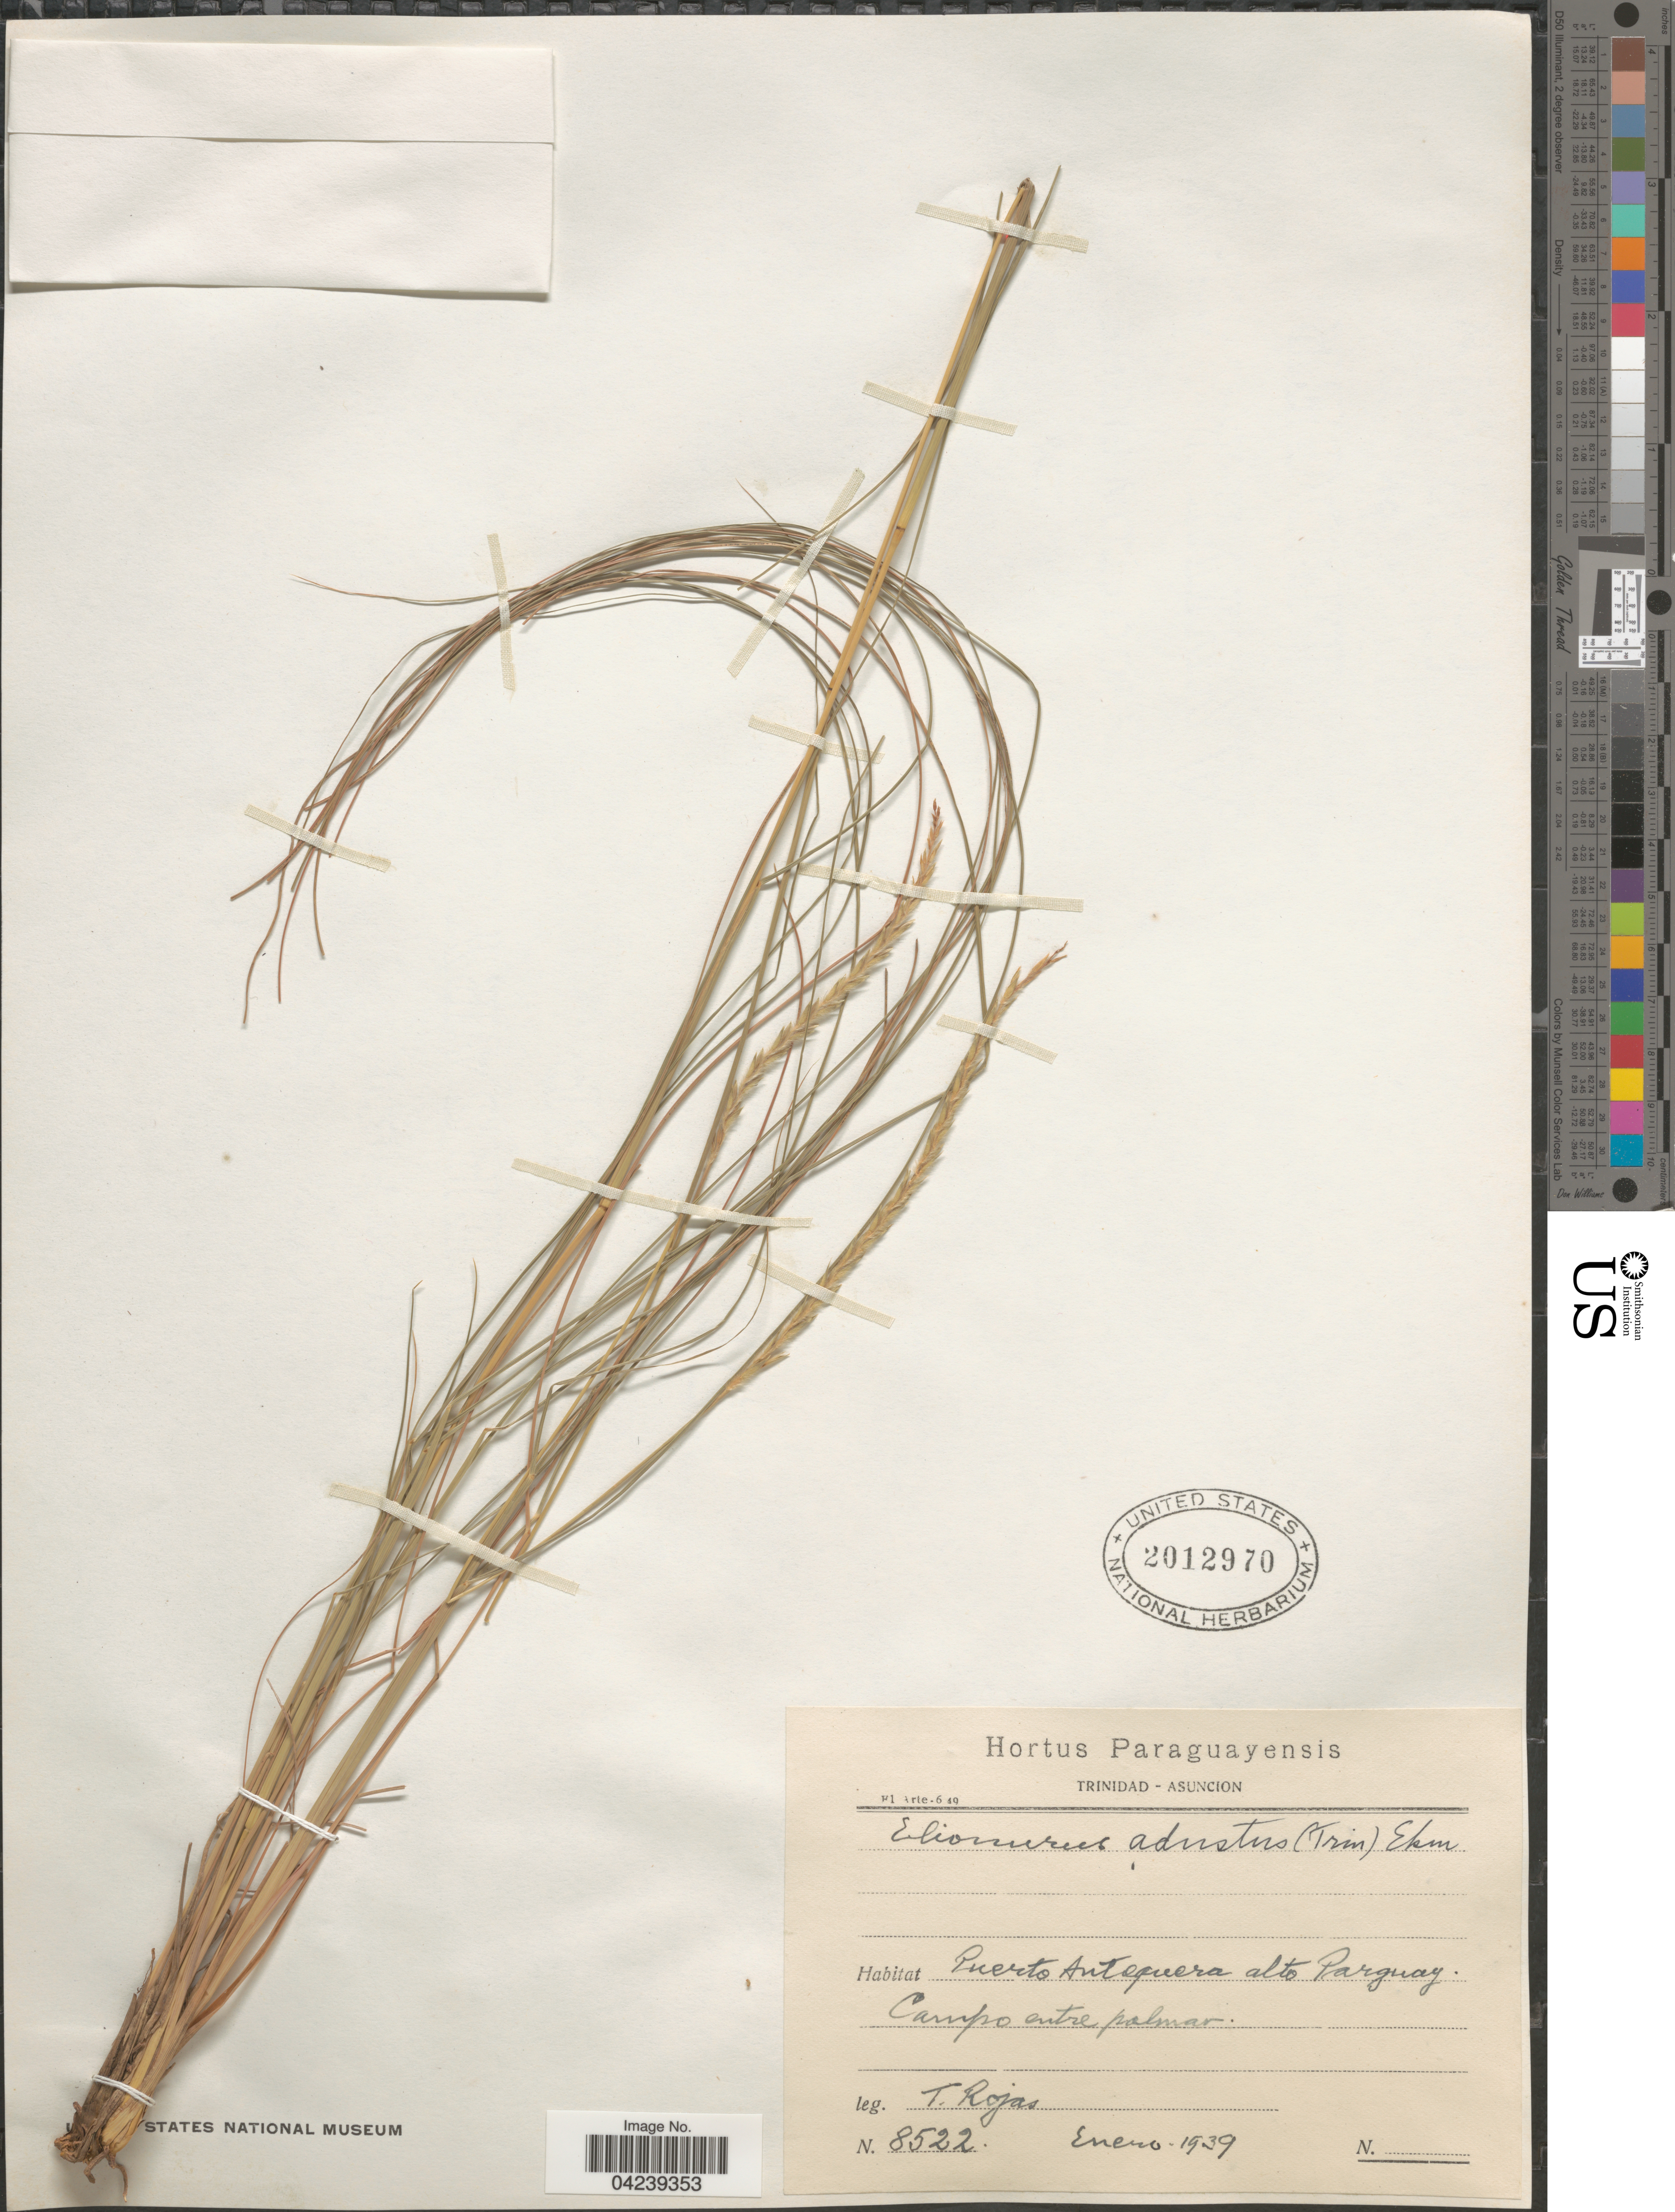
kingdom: Plantae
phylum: Tracheophyta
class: Liliopsida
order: Poales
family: Poaceae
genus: Elionurus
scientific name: Elionurus tripsacoides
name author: Humb. & Bonpl. ex Willd.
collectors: T. Rojas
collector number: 8522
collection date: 1939-01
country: Paraguay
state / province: Alto Paraguay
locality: Puerto Antequera. Campo entre palmar.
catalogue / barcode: US 2012970